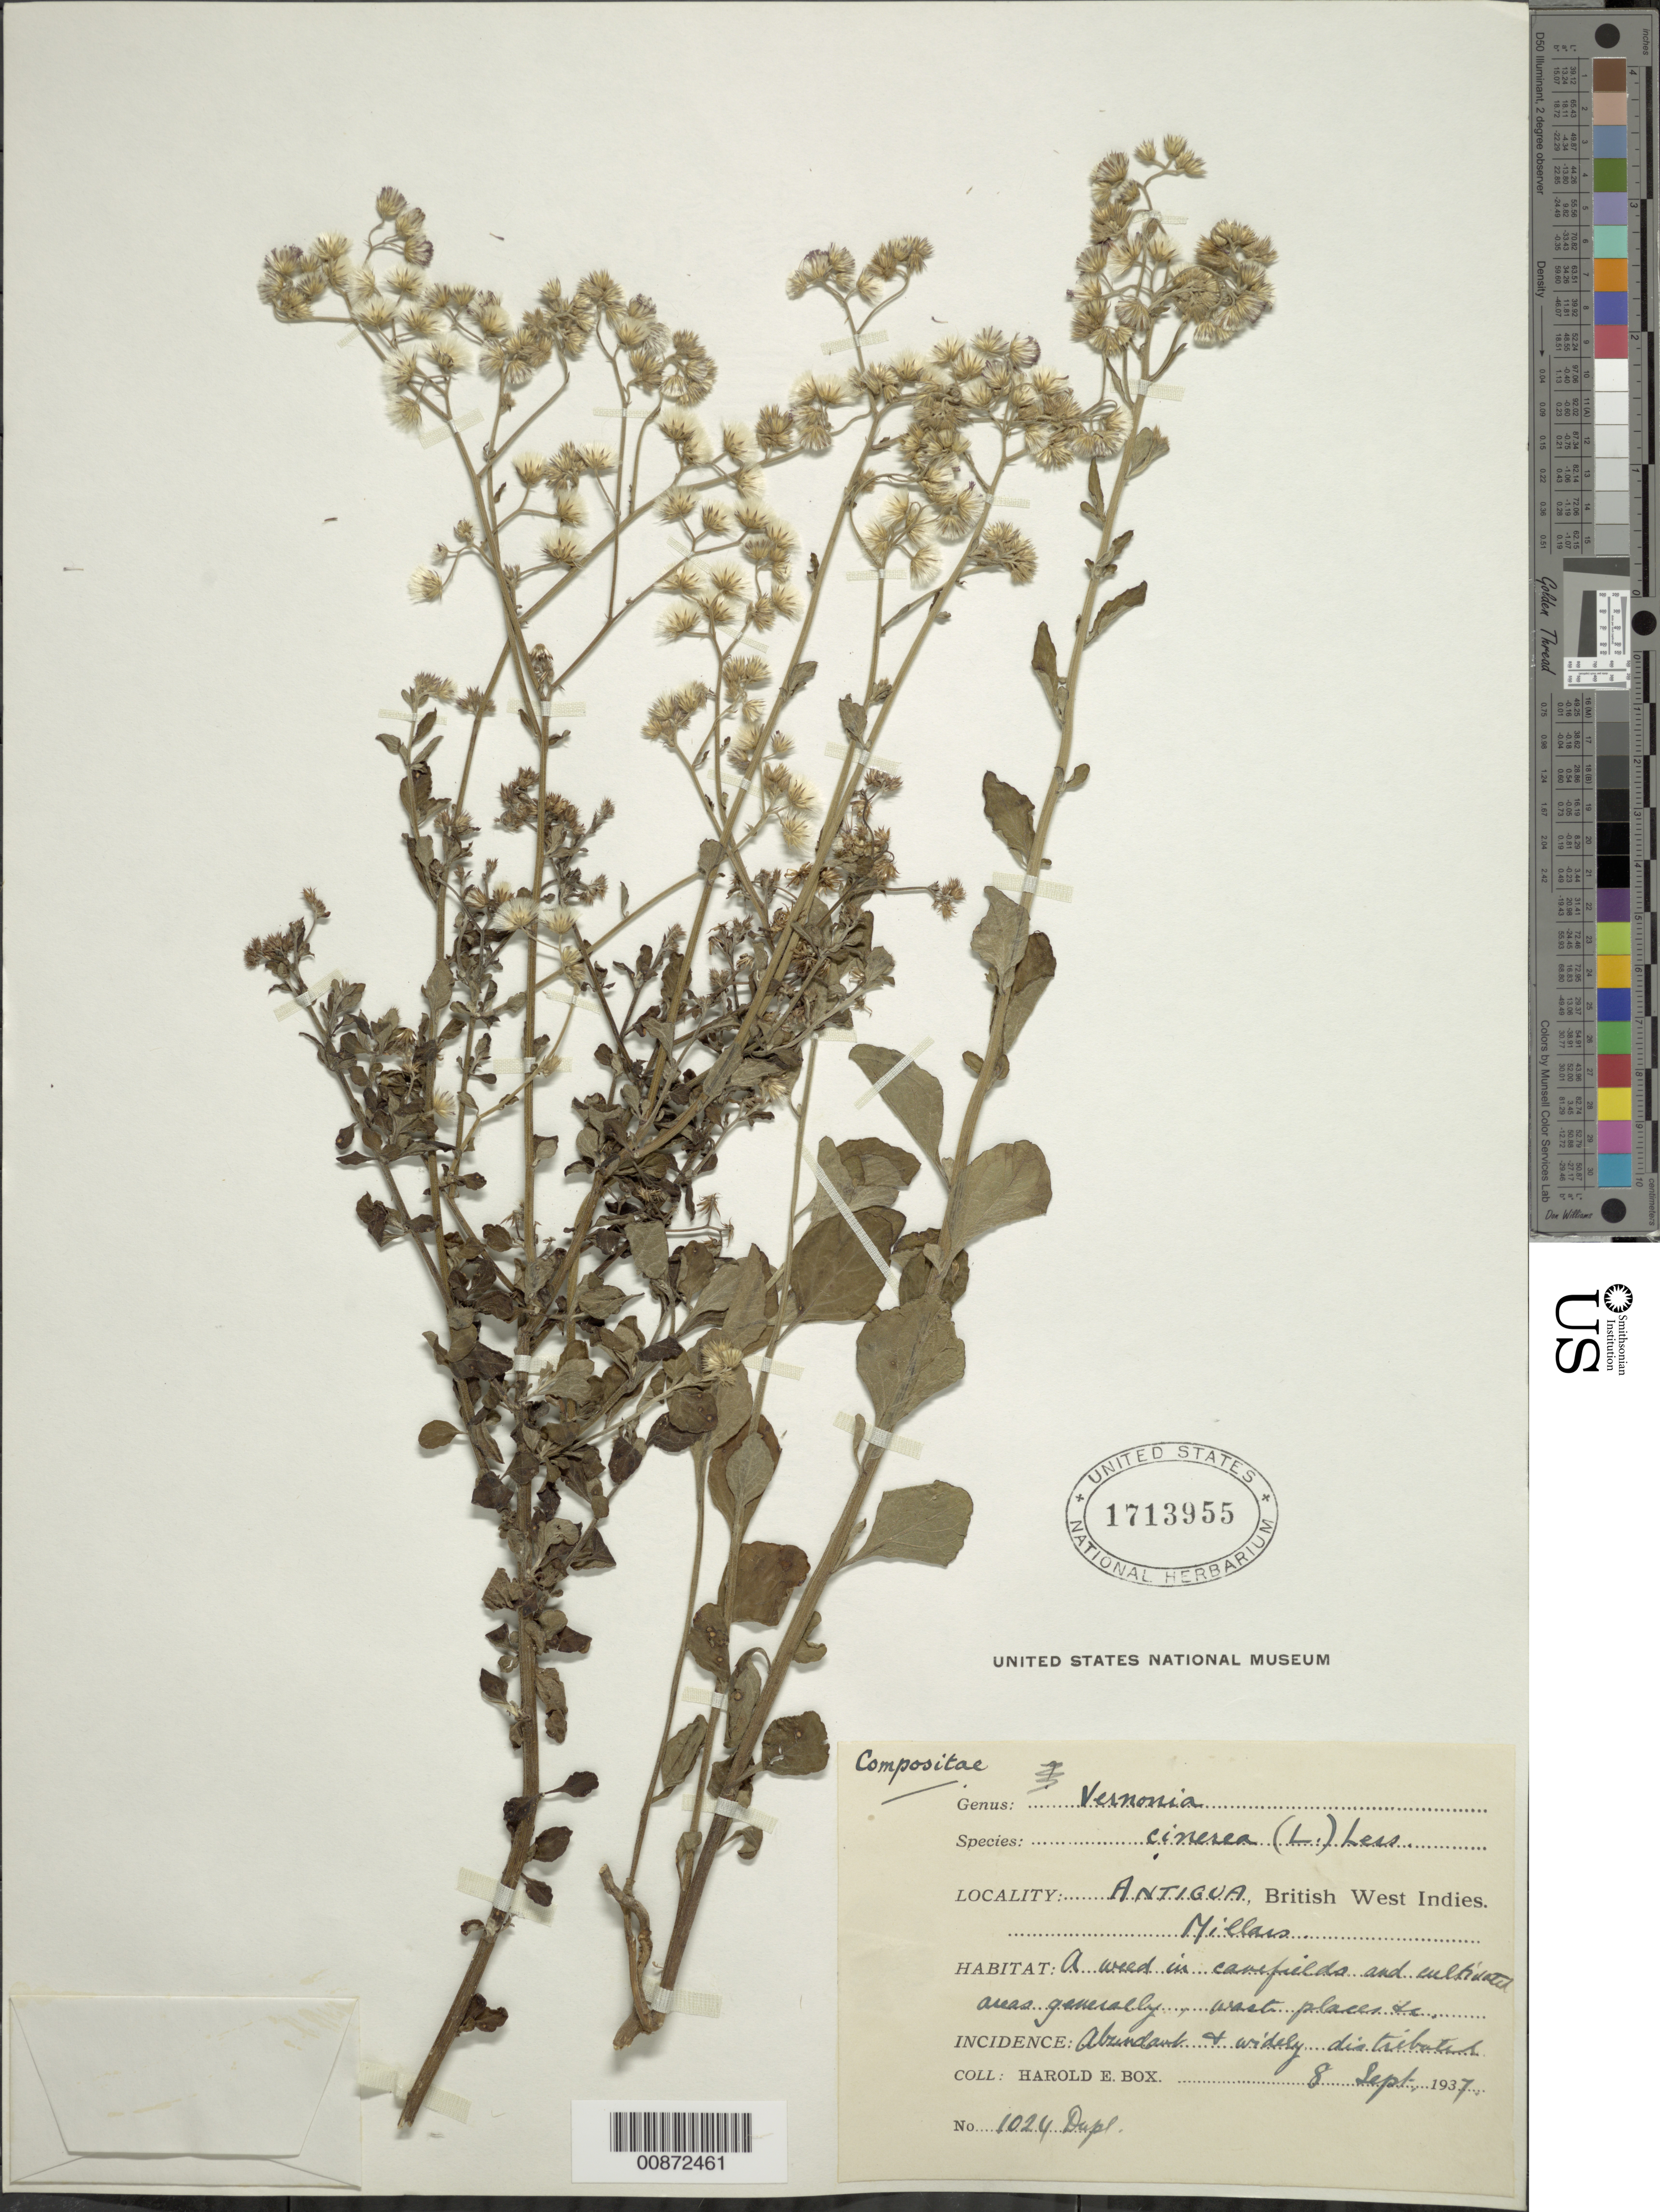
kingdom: Plantae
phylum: Tracheophyta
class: Magnoliopsida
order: Asterales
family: Asteraceae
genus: Cyanthillium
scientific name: Cyanthillium cinereum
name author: (L.) H. Rob.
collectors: H. E. Box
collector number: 1024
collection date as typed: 08 Sep 1937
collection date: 1937-09-08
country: Antigua and Barbuda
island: Leeward Is.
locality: Millais (sp?)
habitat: Canefields and cultivated areas, waste places, etc.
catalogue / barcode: US 1713955